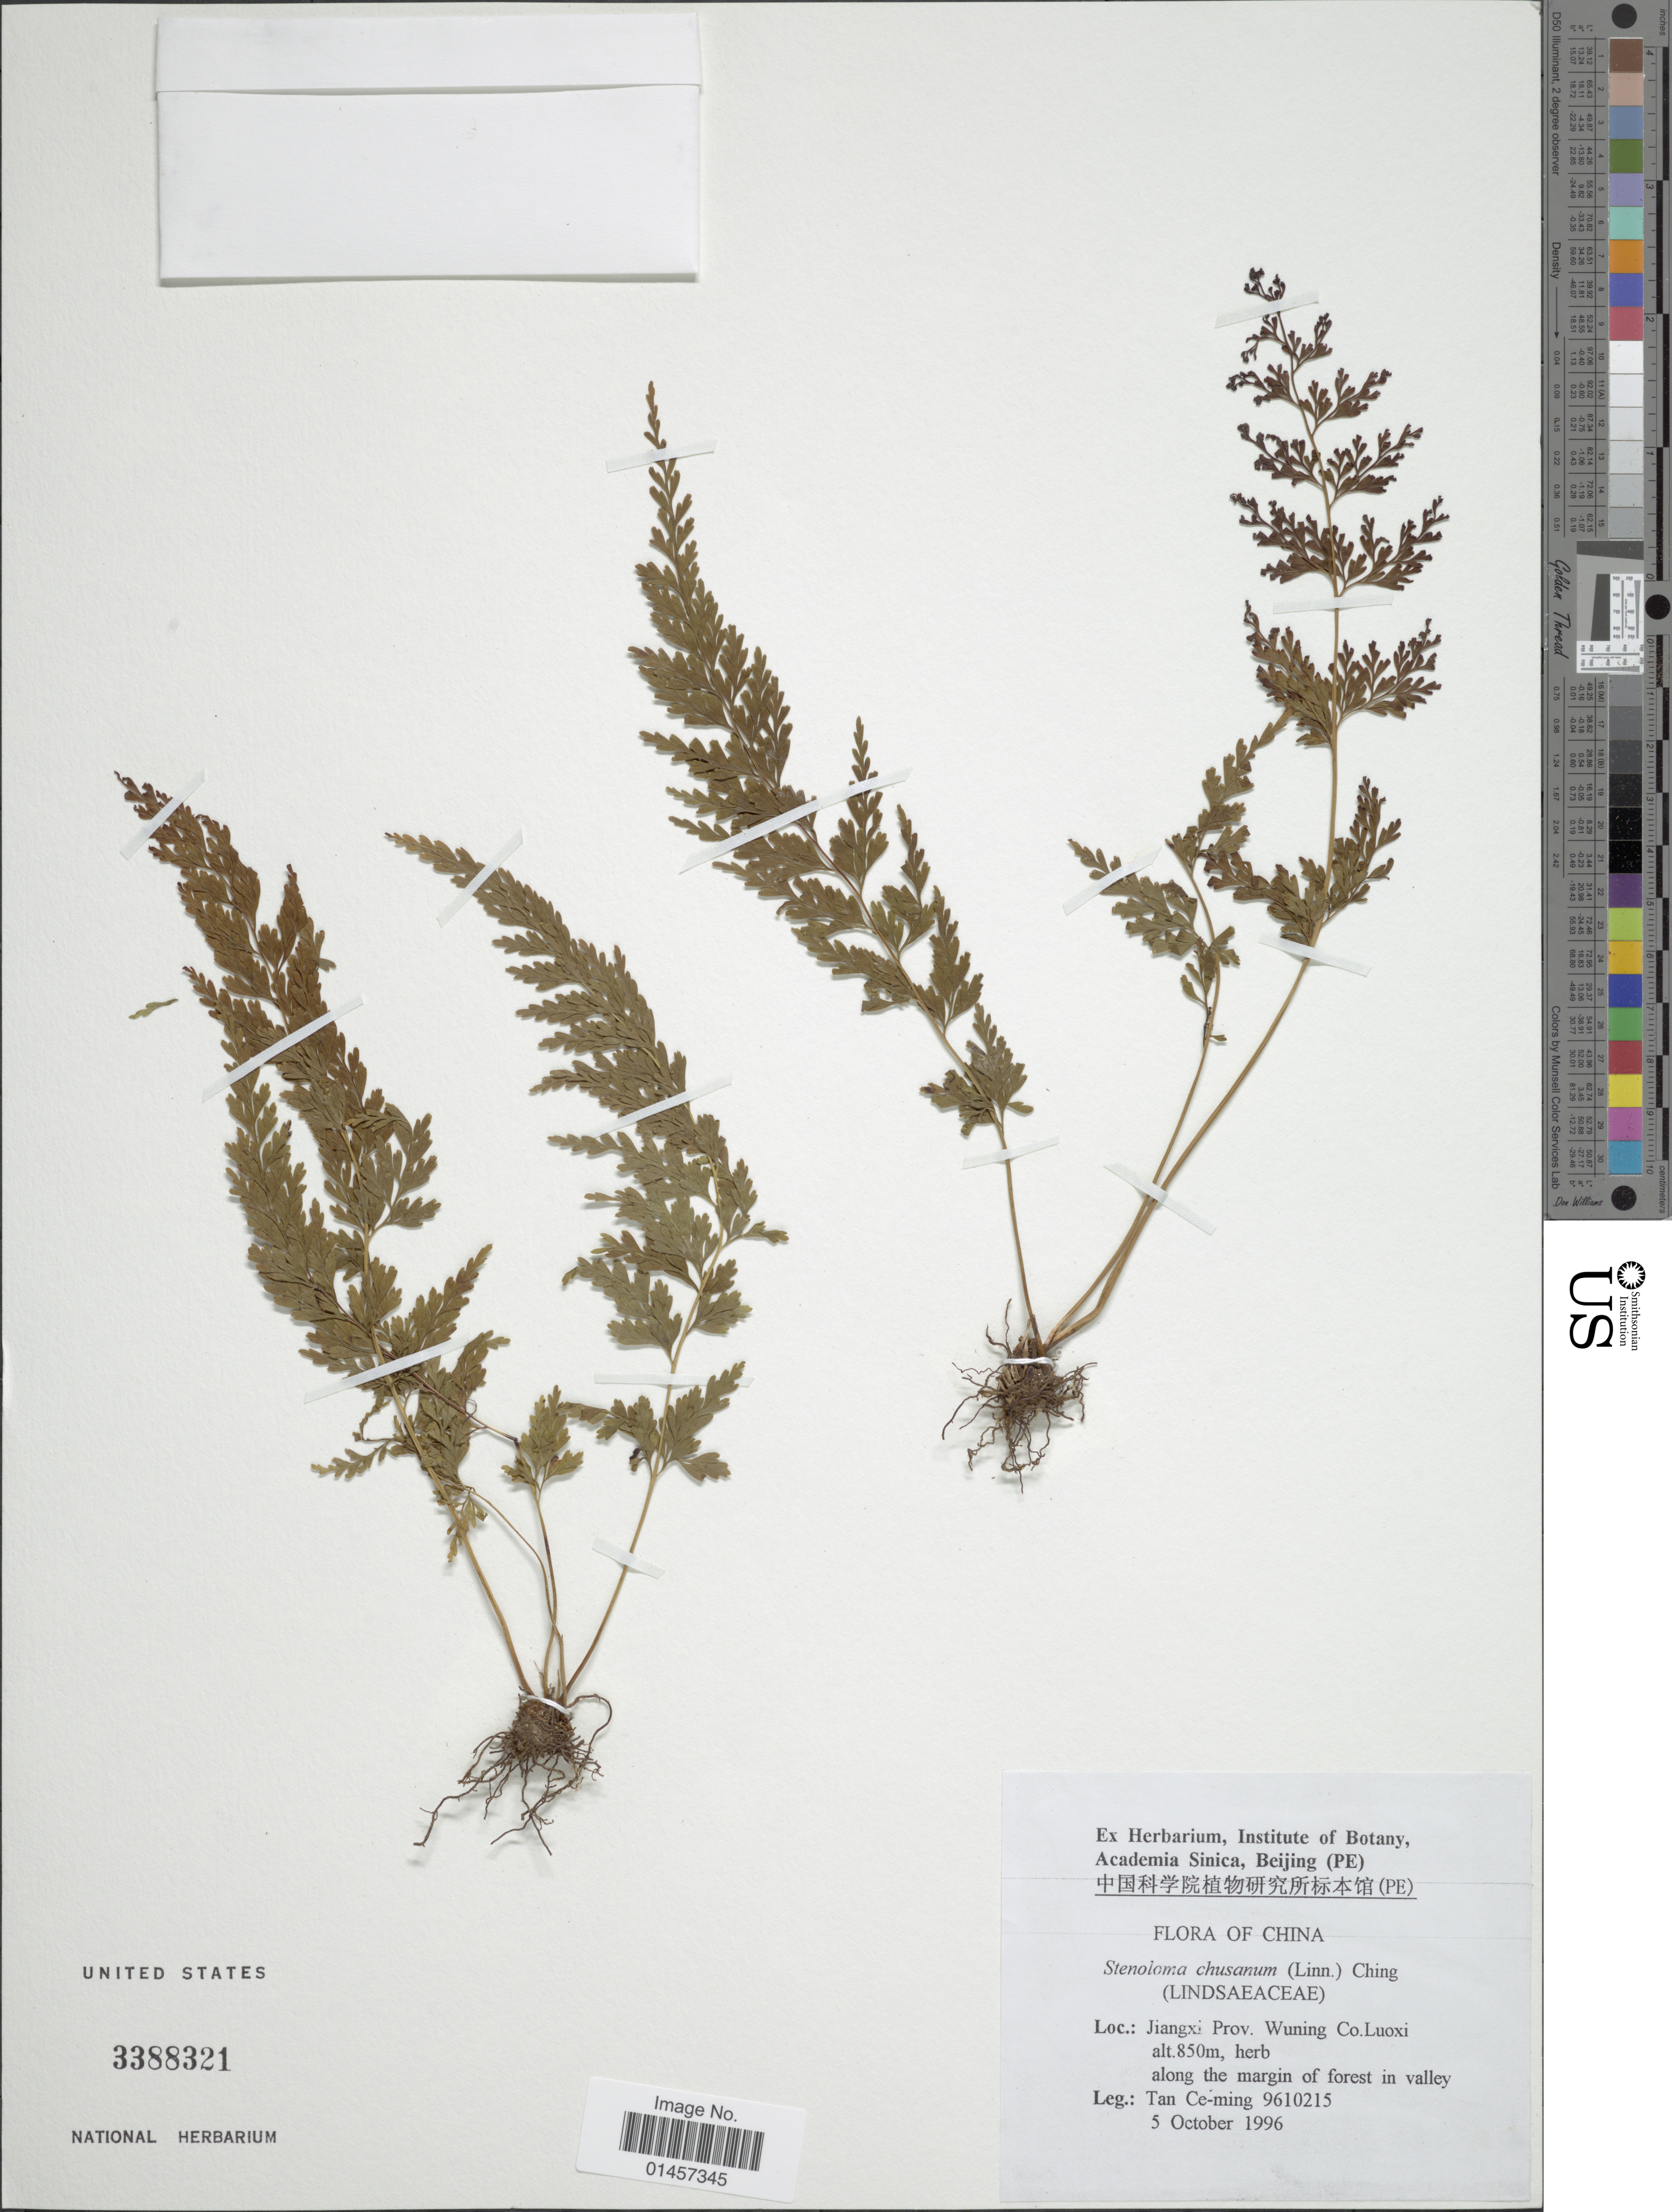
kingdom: Plantae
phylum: Tracheophyta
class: Polypodiopsida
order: Polypodiales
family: Lindsaeaceae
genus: Sphenomeris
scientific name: Sphenomeris sp.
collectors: T. Ce-ming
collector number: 9610215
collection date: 1996-10-05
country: China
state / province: Jiangxi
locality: Jiangxi: prov. Wuning Co. Luoxi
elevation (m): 850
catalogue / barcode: US 3388321